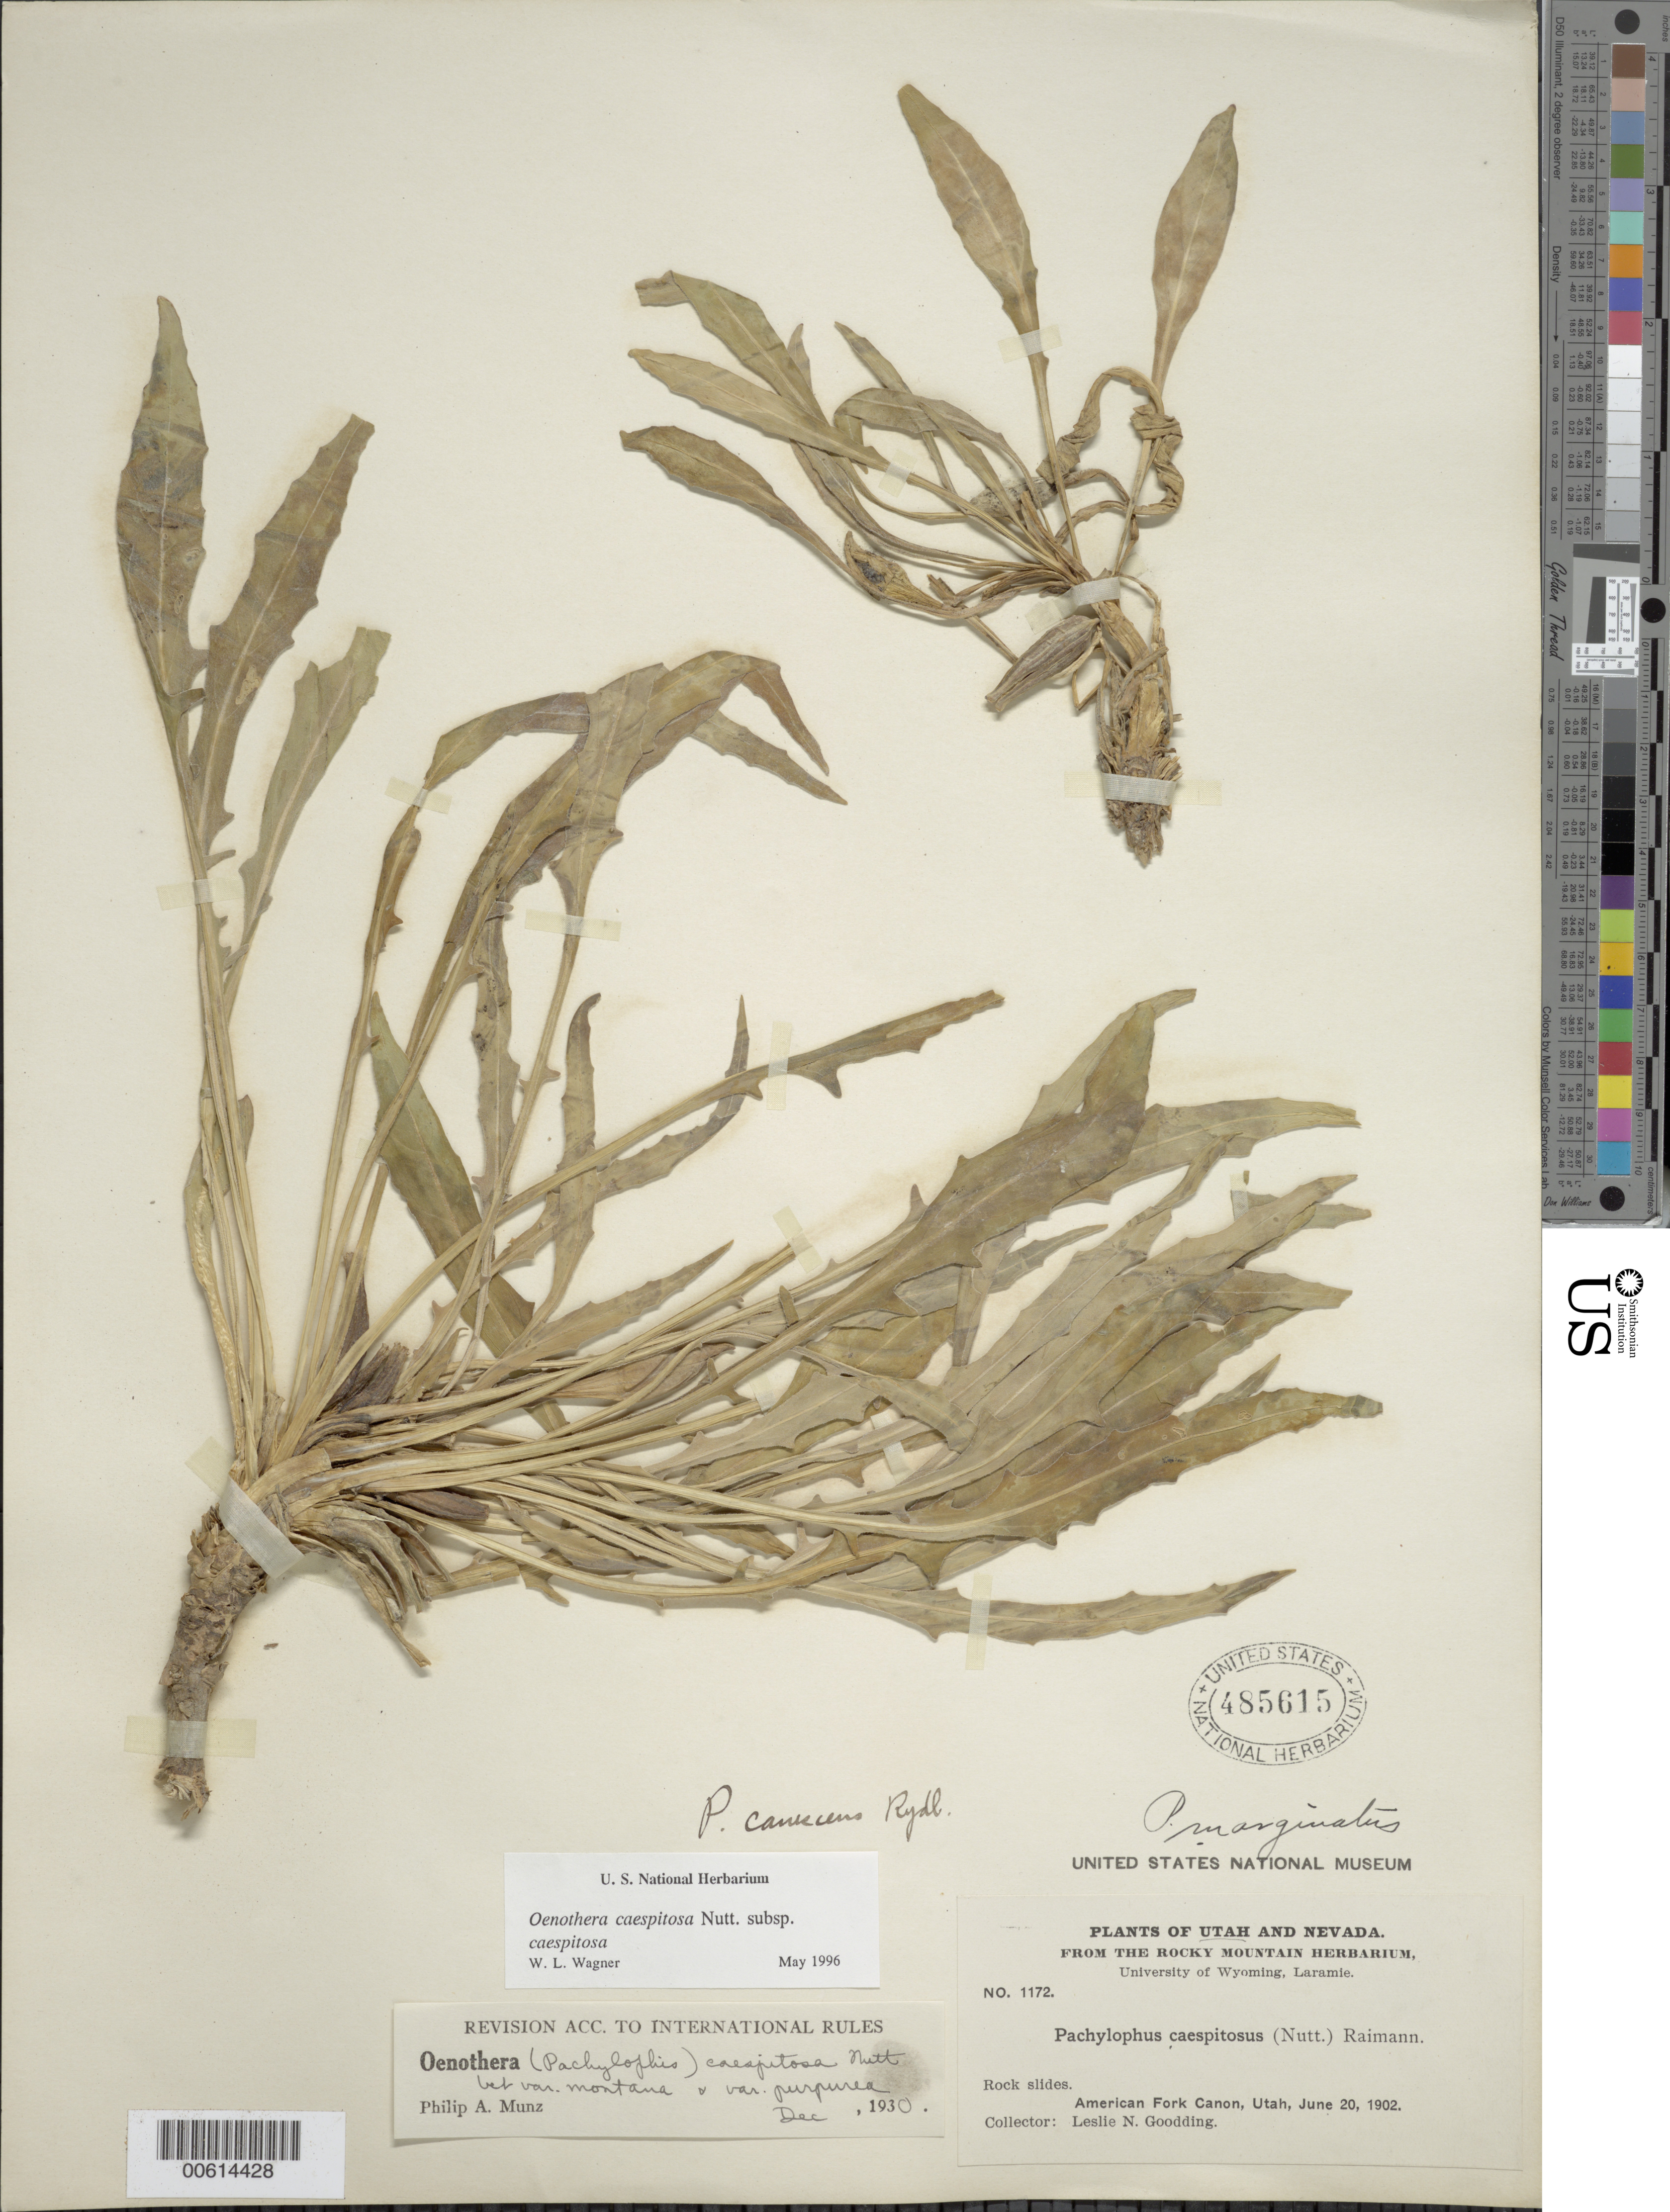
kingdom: Plantae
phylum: Tracheophyta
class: Magnoliopsida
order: Myrtales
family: Onagraceae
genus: Oenothera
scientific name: Oenothera cespitosa subsp. cespitosa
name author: Nutt.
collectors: L. N. Goodding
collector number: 1172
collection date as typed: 20 Jun 1902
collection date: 1902-06-20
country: United States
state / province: Utah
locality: American Fork Canon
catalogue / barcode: US 485615